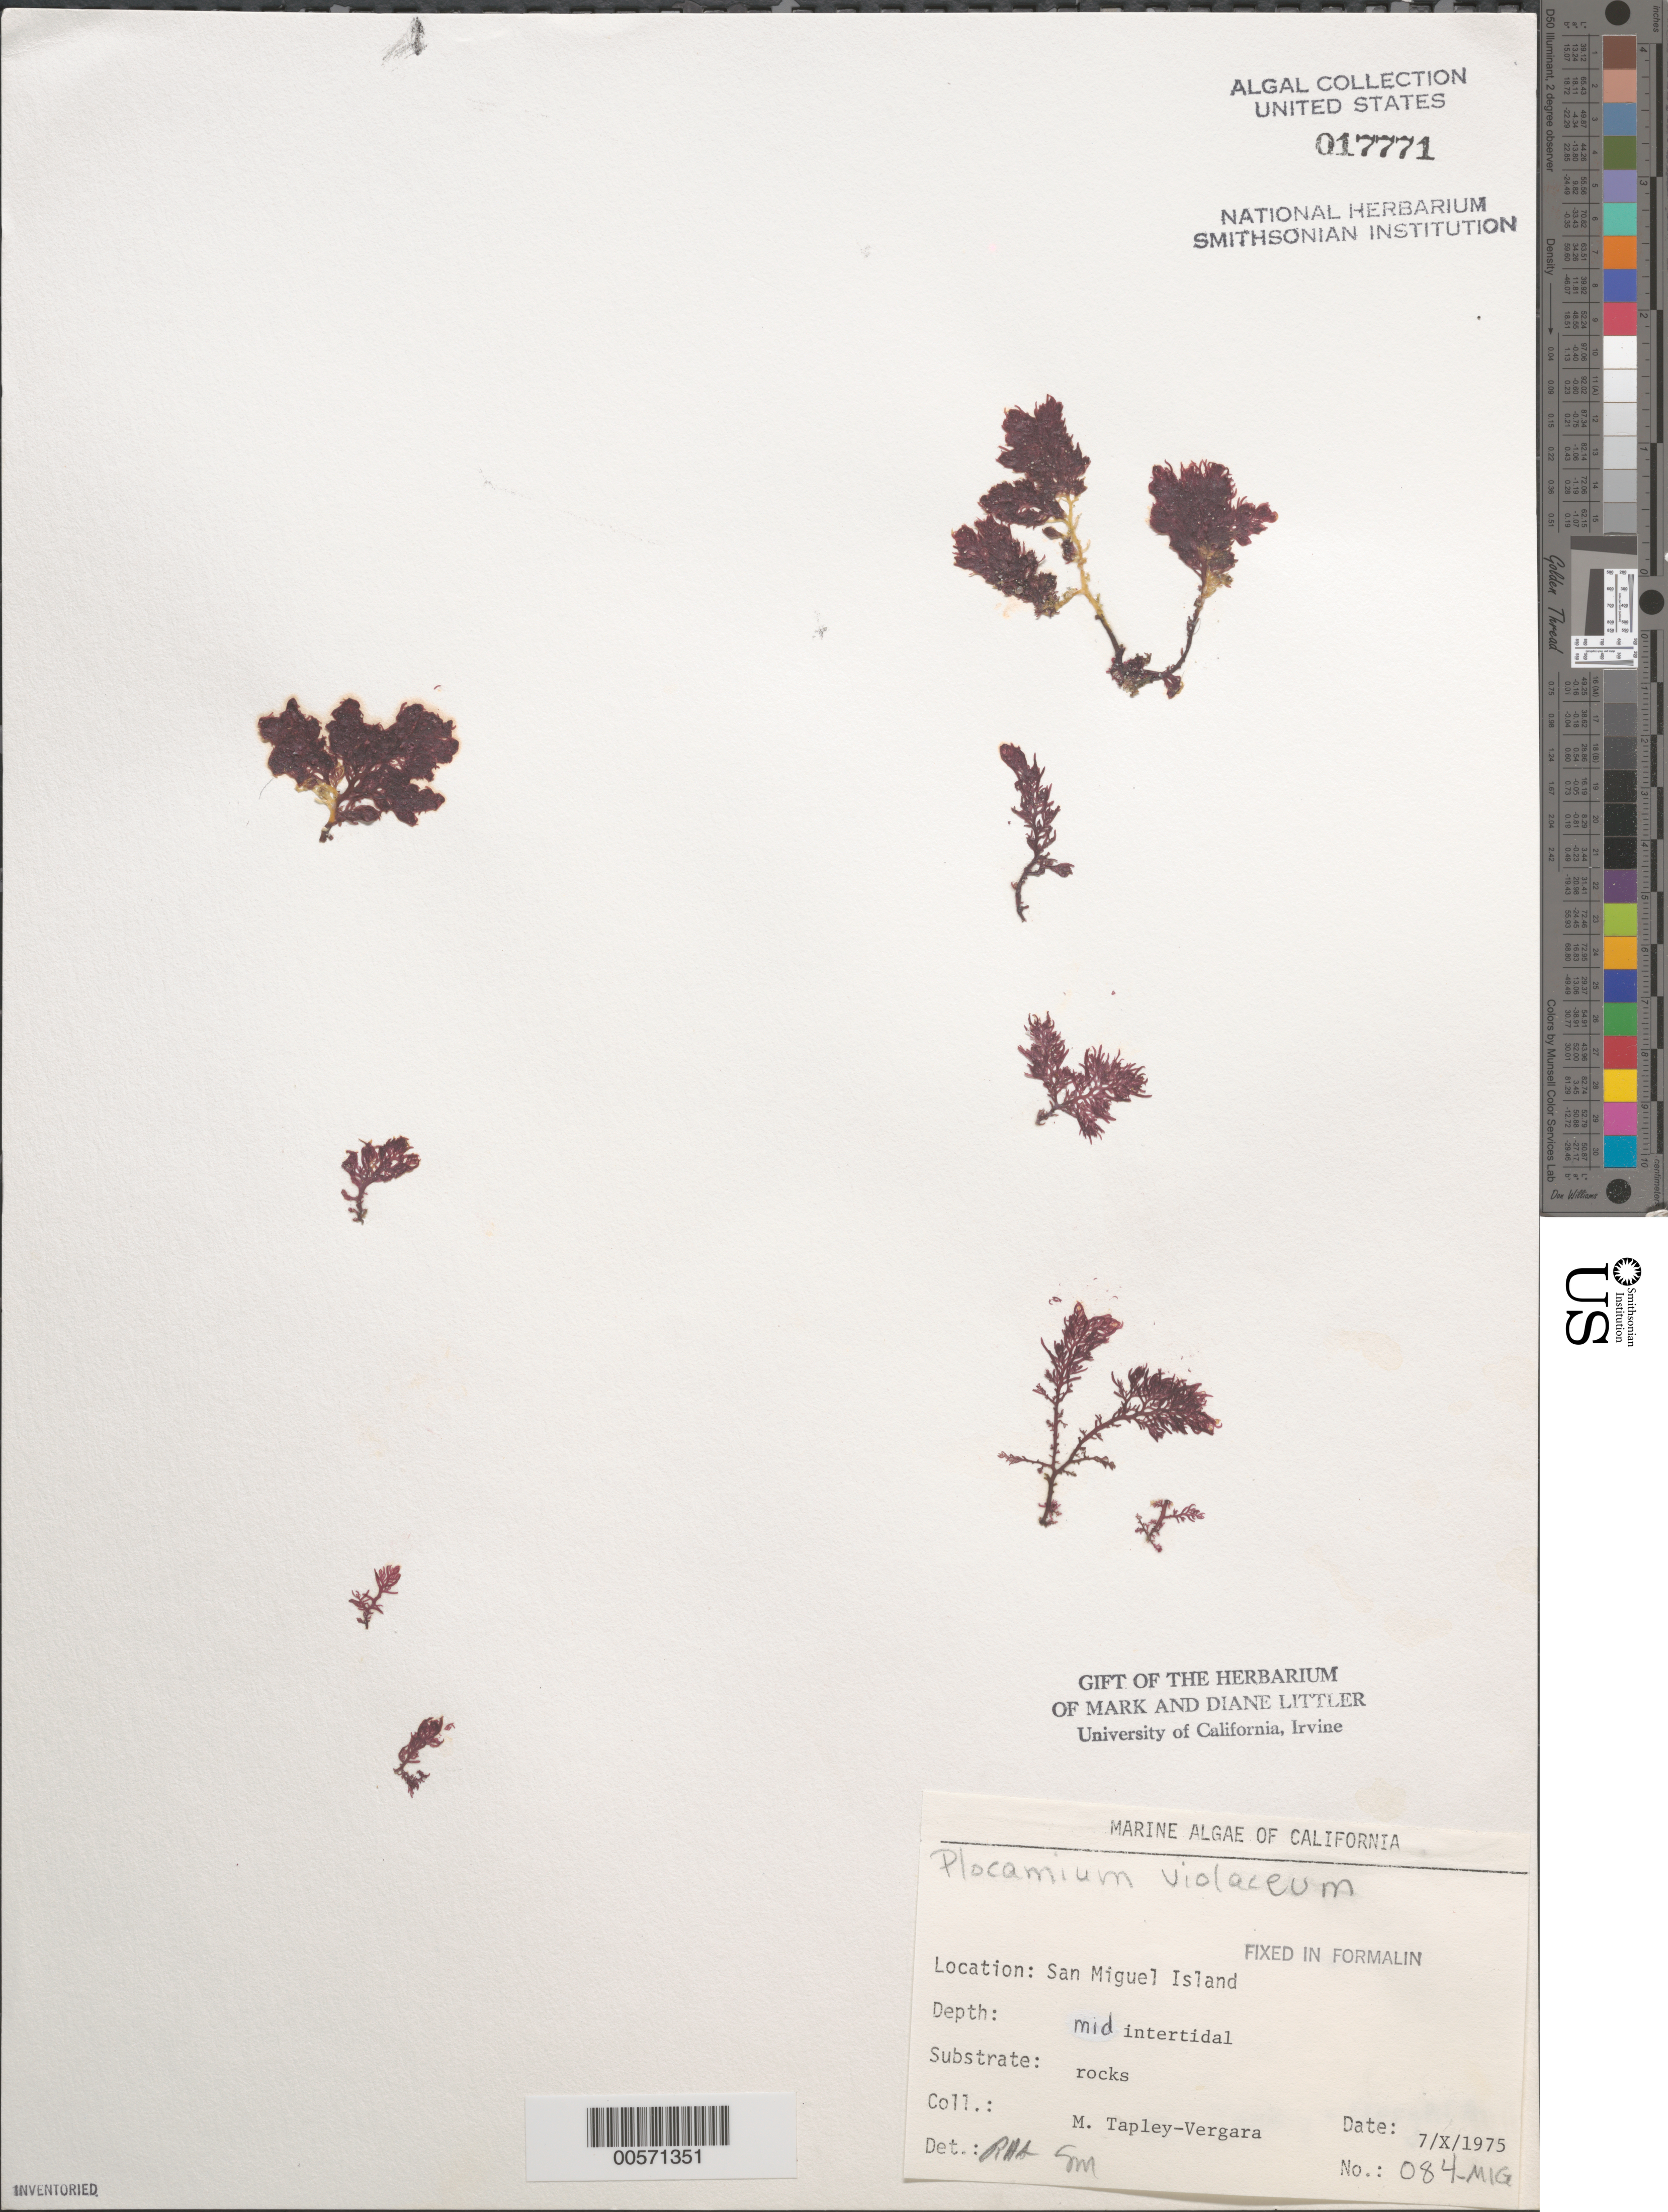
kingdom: Plantae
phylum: Rhodophyta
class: Florideophyceae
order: Plocamiales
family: Plocamiaceae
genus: Plocamium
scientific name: Plocamium violaceum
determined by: Sims, Robert H.; Murray, S. N.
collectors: M. Tapley-Vergara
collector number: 084-MIG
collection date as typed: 07 Oct 1975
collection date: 1975-10-07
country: United States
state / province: California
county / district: Santa Barbara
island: San Miguel Island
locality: Cuyler Harbor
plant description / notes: BLM-SOCALBIGHT Rocky Intertidal Survey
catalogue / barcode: US 17771